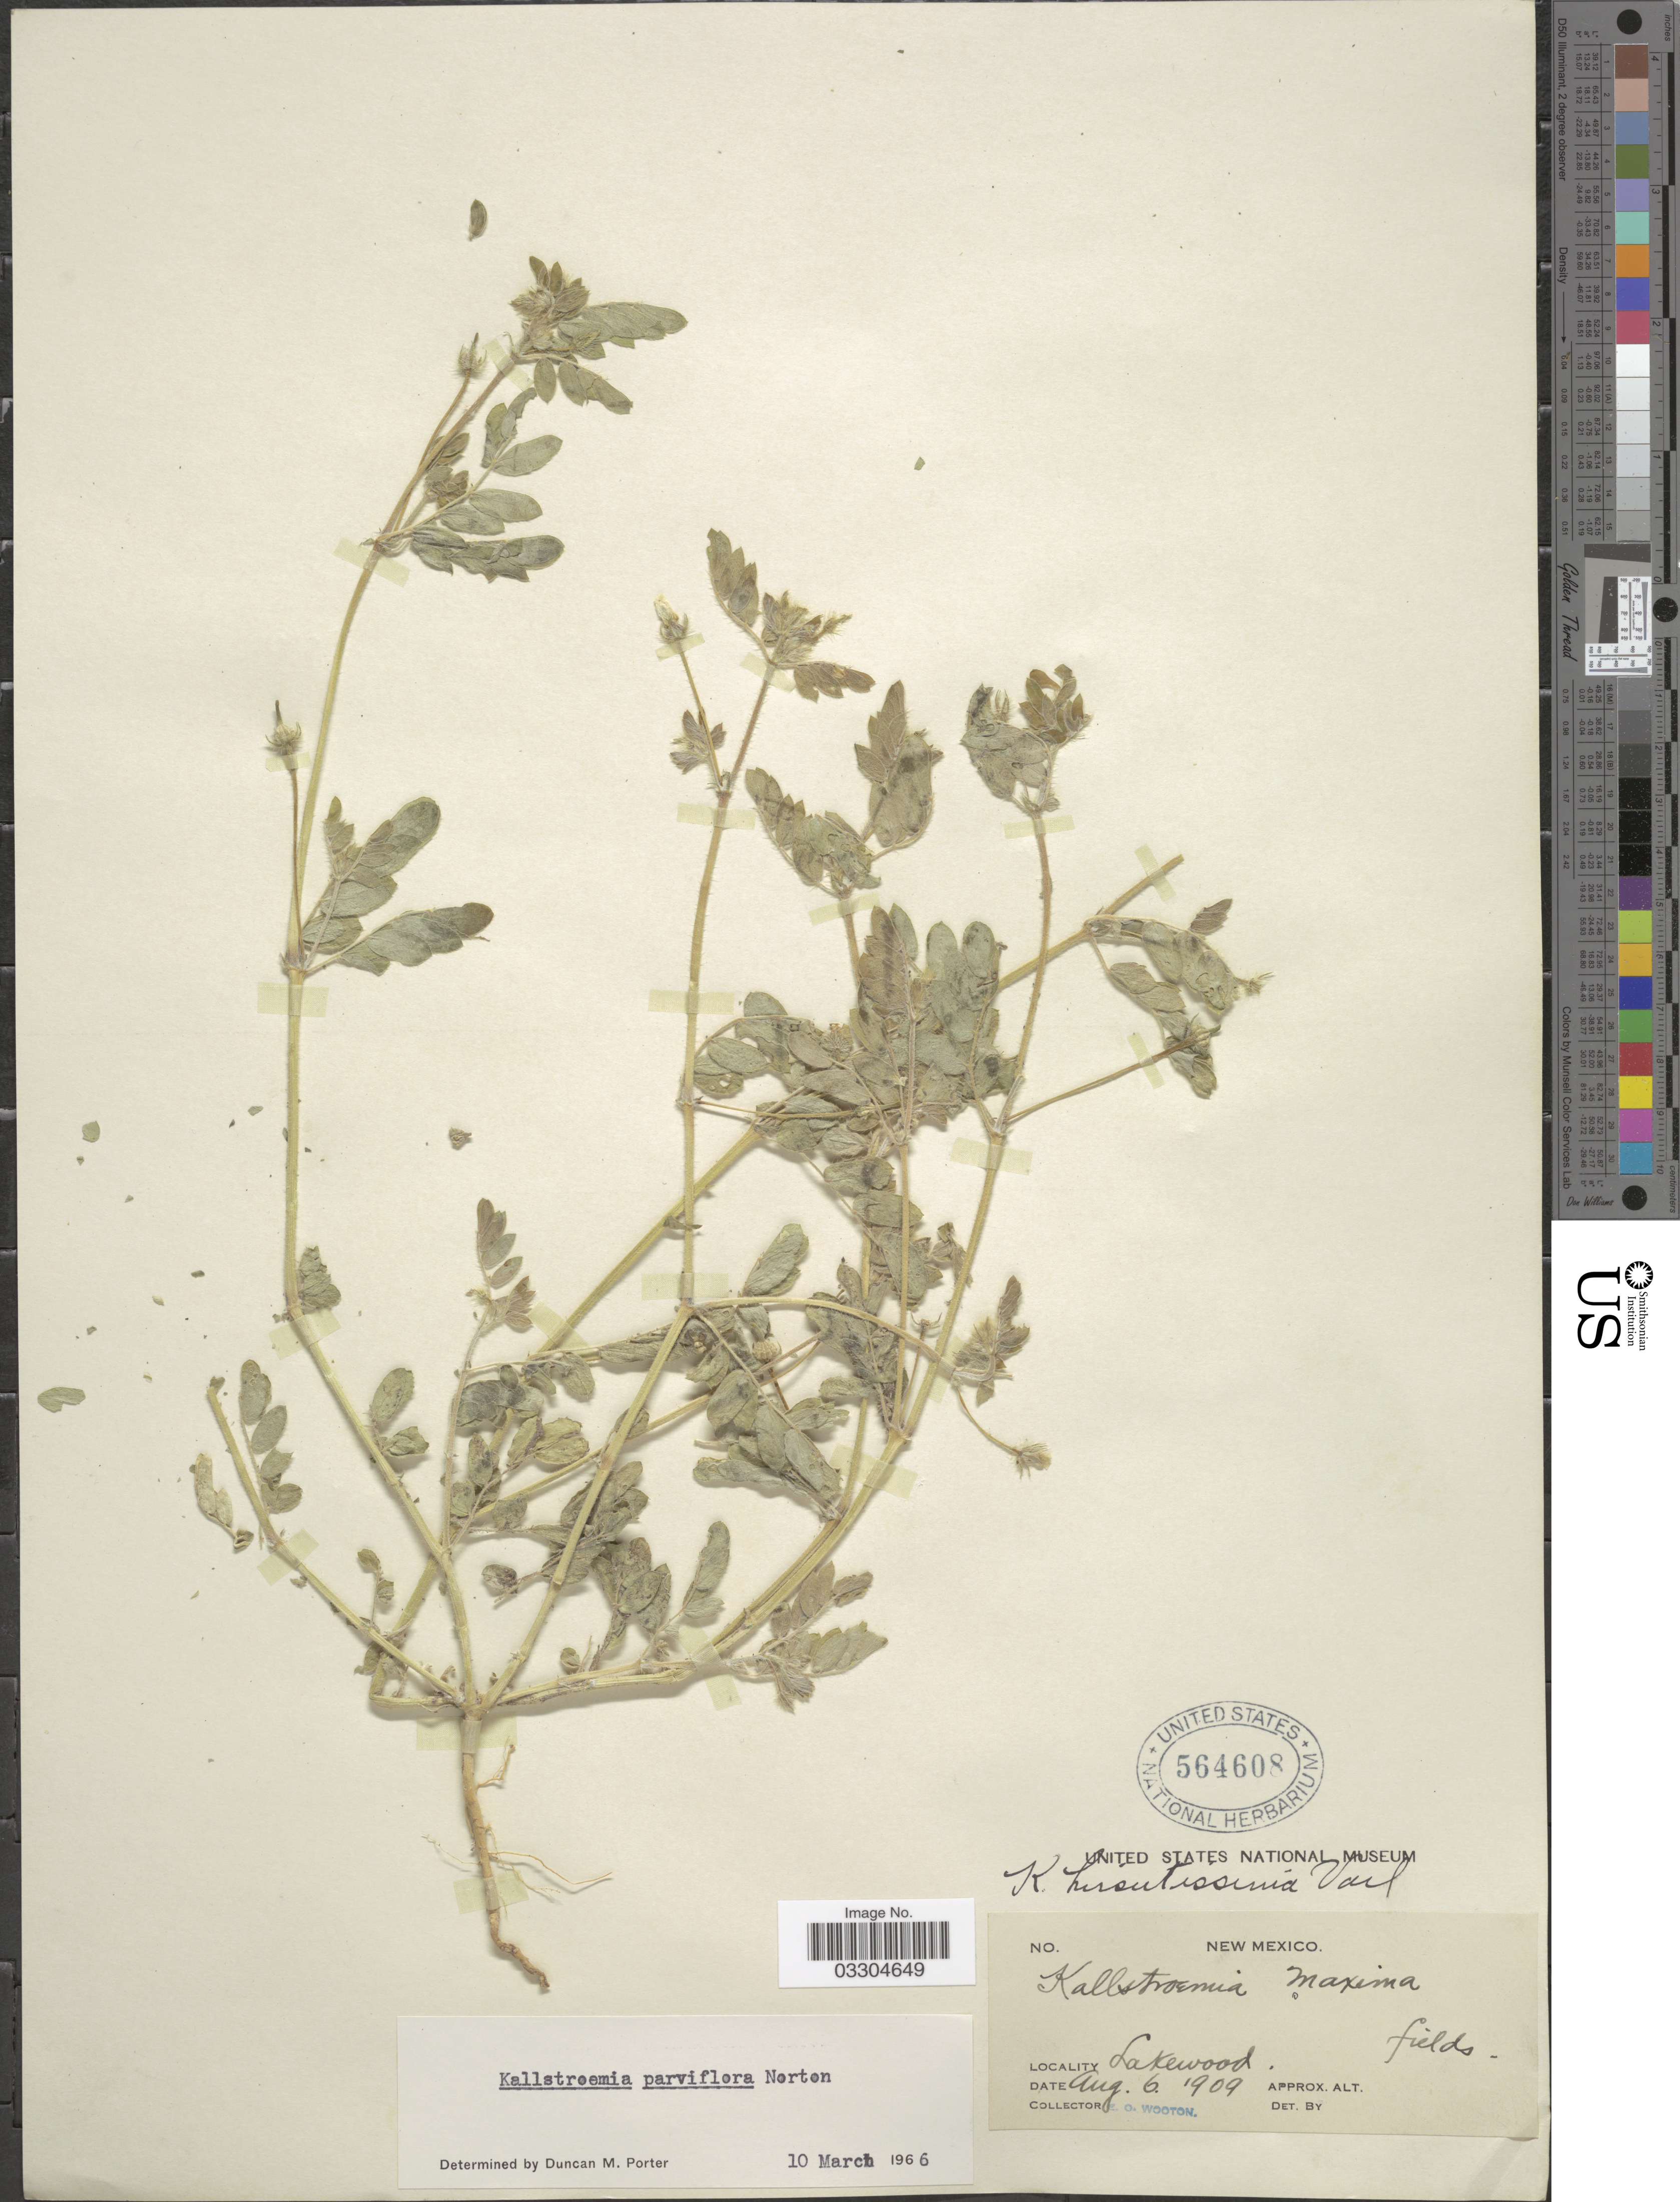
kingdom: Plantae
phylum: Tracheophyta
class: Magnoliopsida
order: Zygophyllales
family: Zygophyllaceae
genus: Kallstroemia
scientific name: Kallstroemia parviflora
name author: Norton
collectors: E. O. Wooton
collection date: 1909-08-06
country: United States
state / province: New Mexico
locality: Lakewood.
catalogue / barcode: US 564608